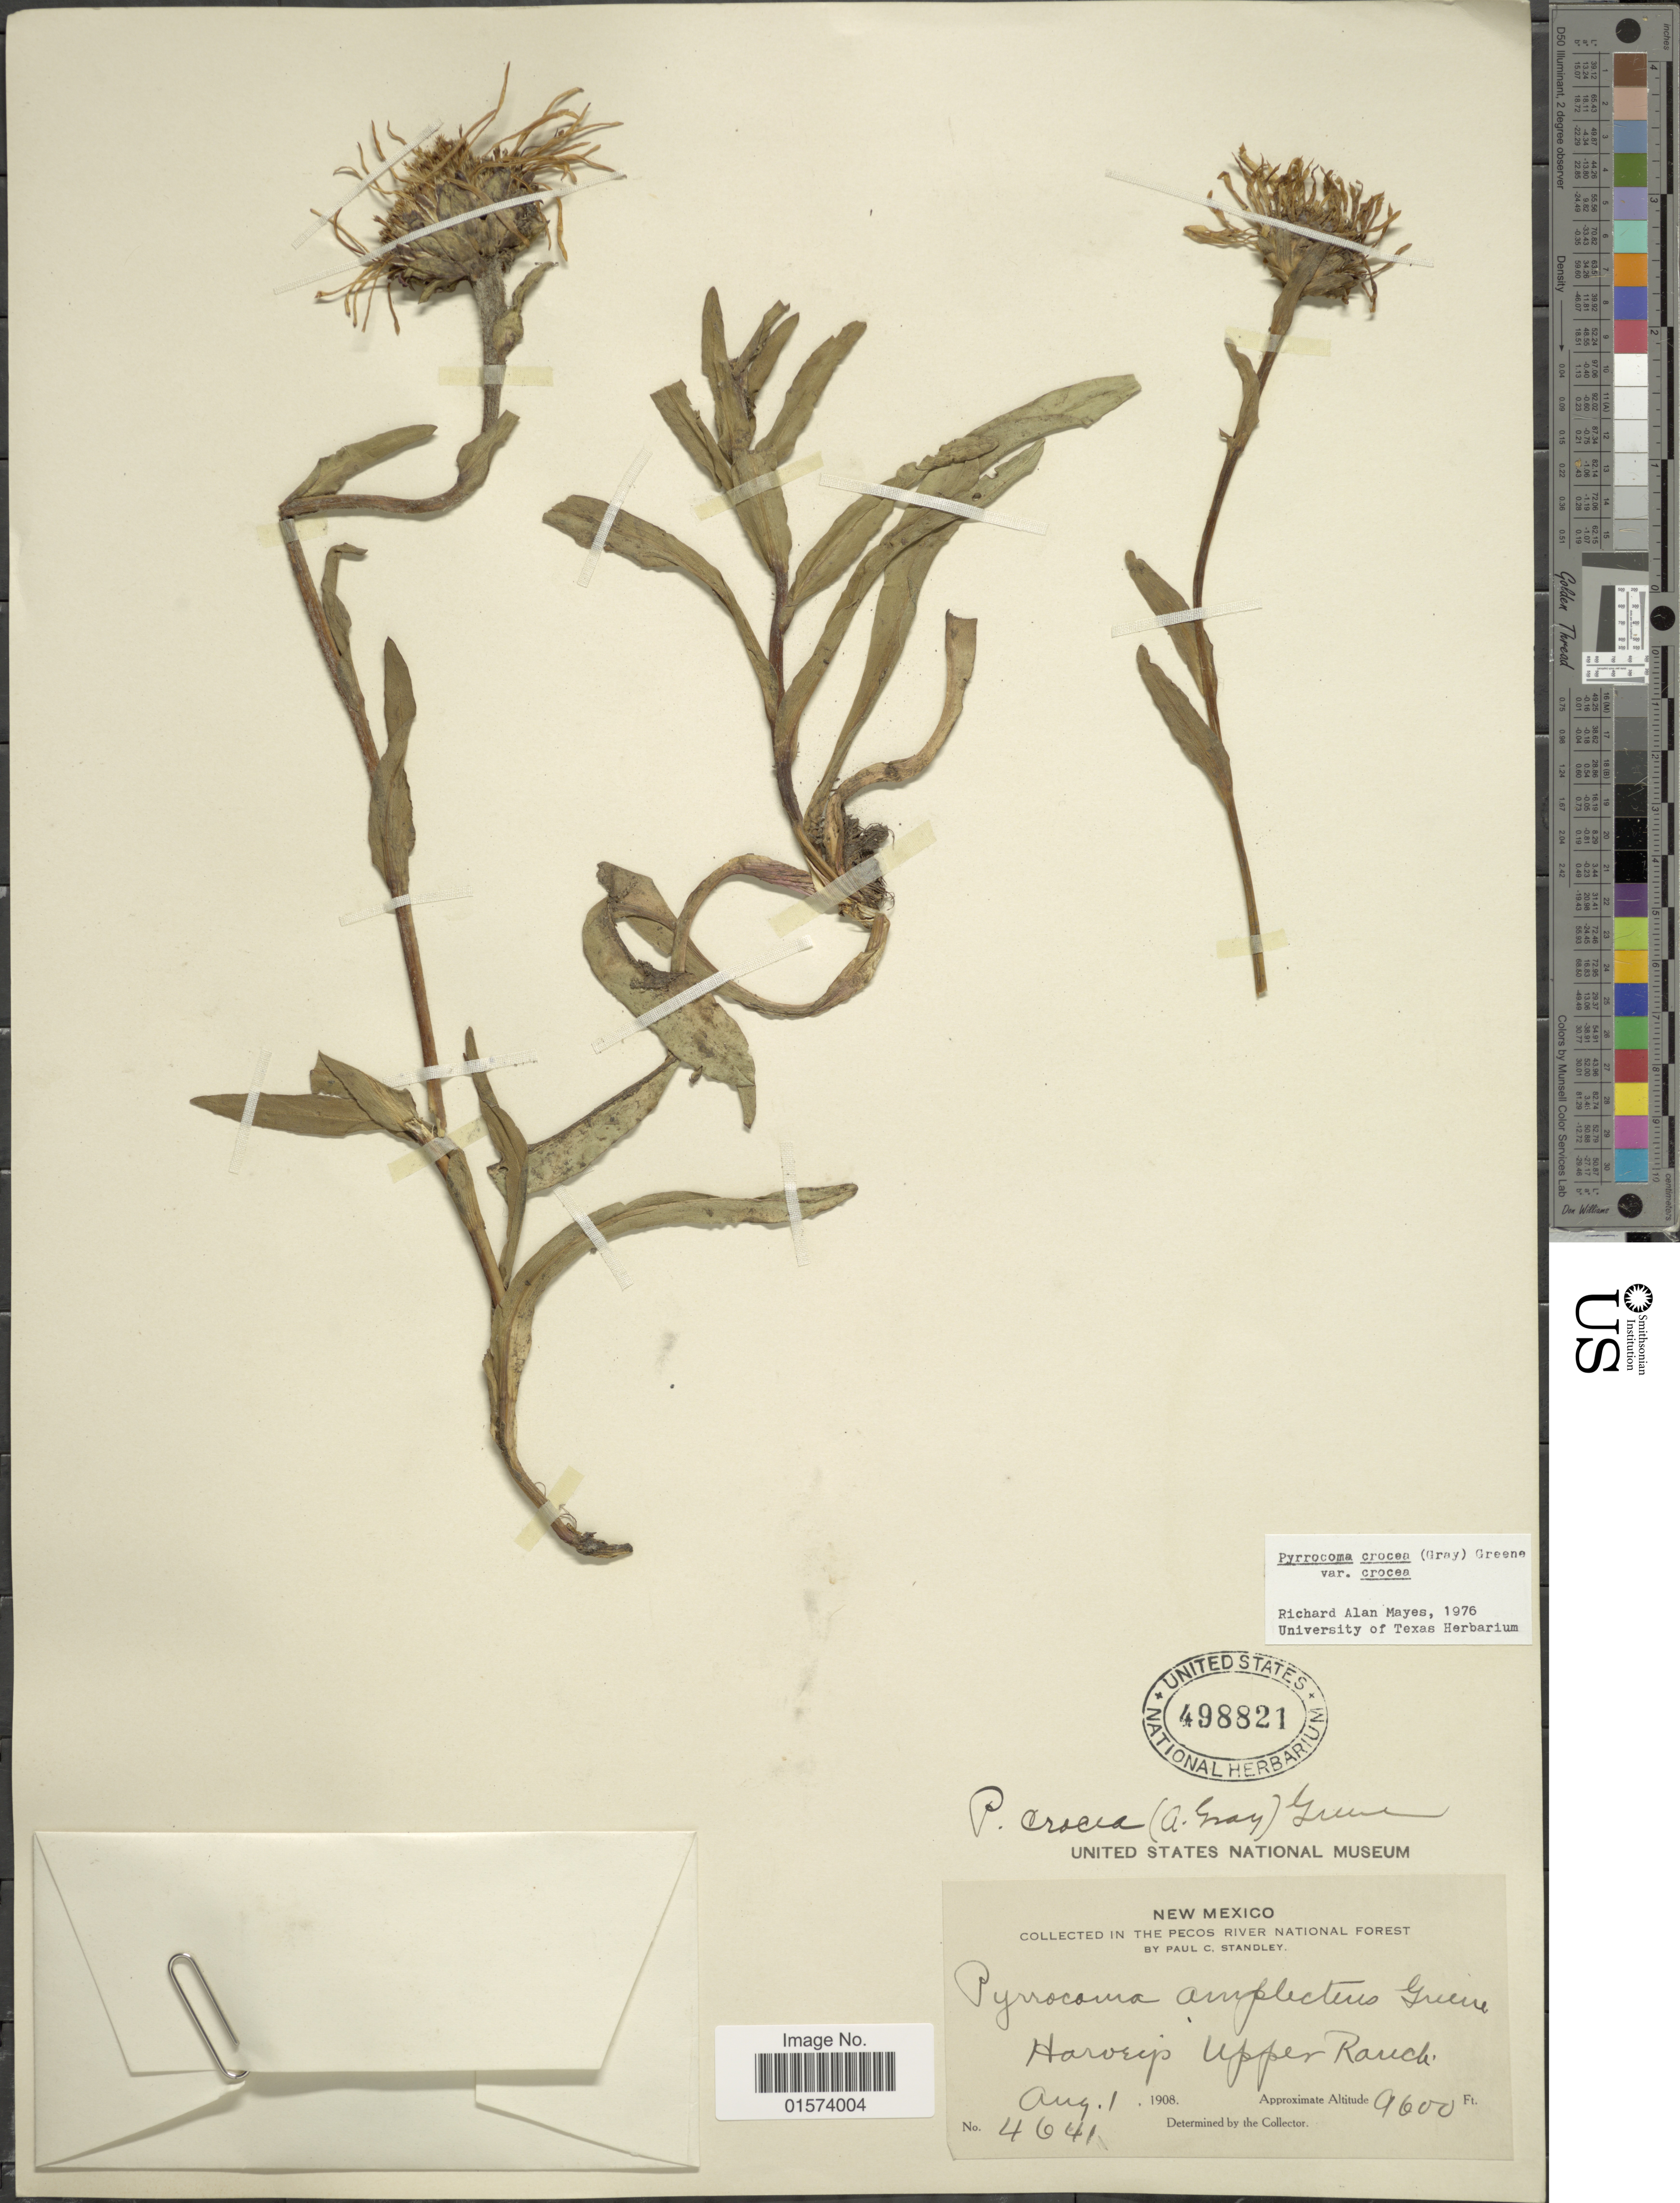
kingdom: Plantae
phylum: Tracheophyta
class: Magnoliopsida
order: Asterales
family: Asteraceae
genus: Pyrrocoma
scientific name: Pyrrocoma crocea var. crocea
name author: (A. Gray) Greene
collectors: P. C. Standley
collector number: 4641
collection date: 1908-08-01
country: United States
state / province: New Mexico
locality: Pecos River National Forest, Harveys Upper Ranch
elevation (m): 2926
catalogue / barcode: US 498821